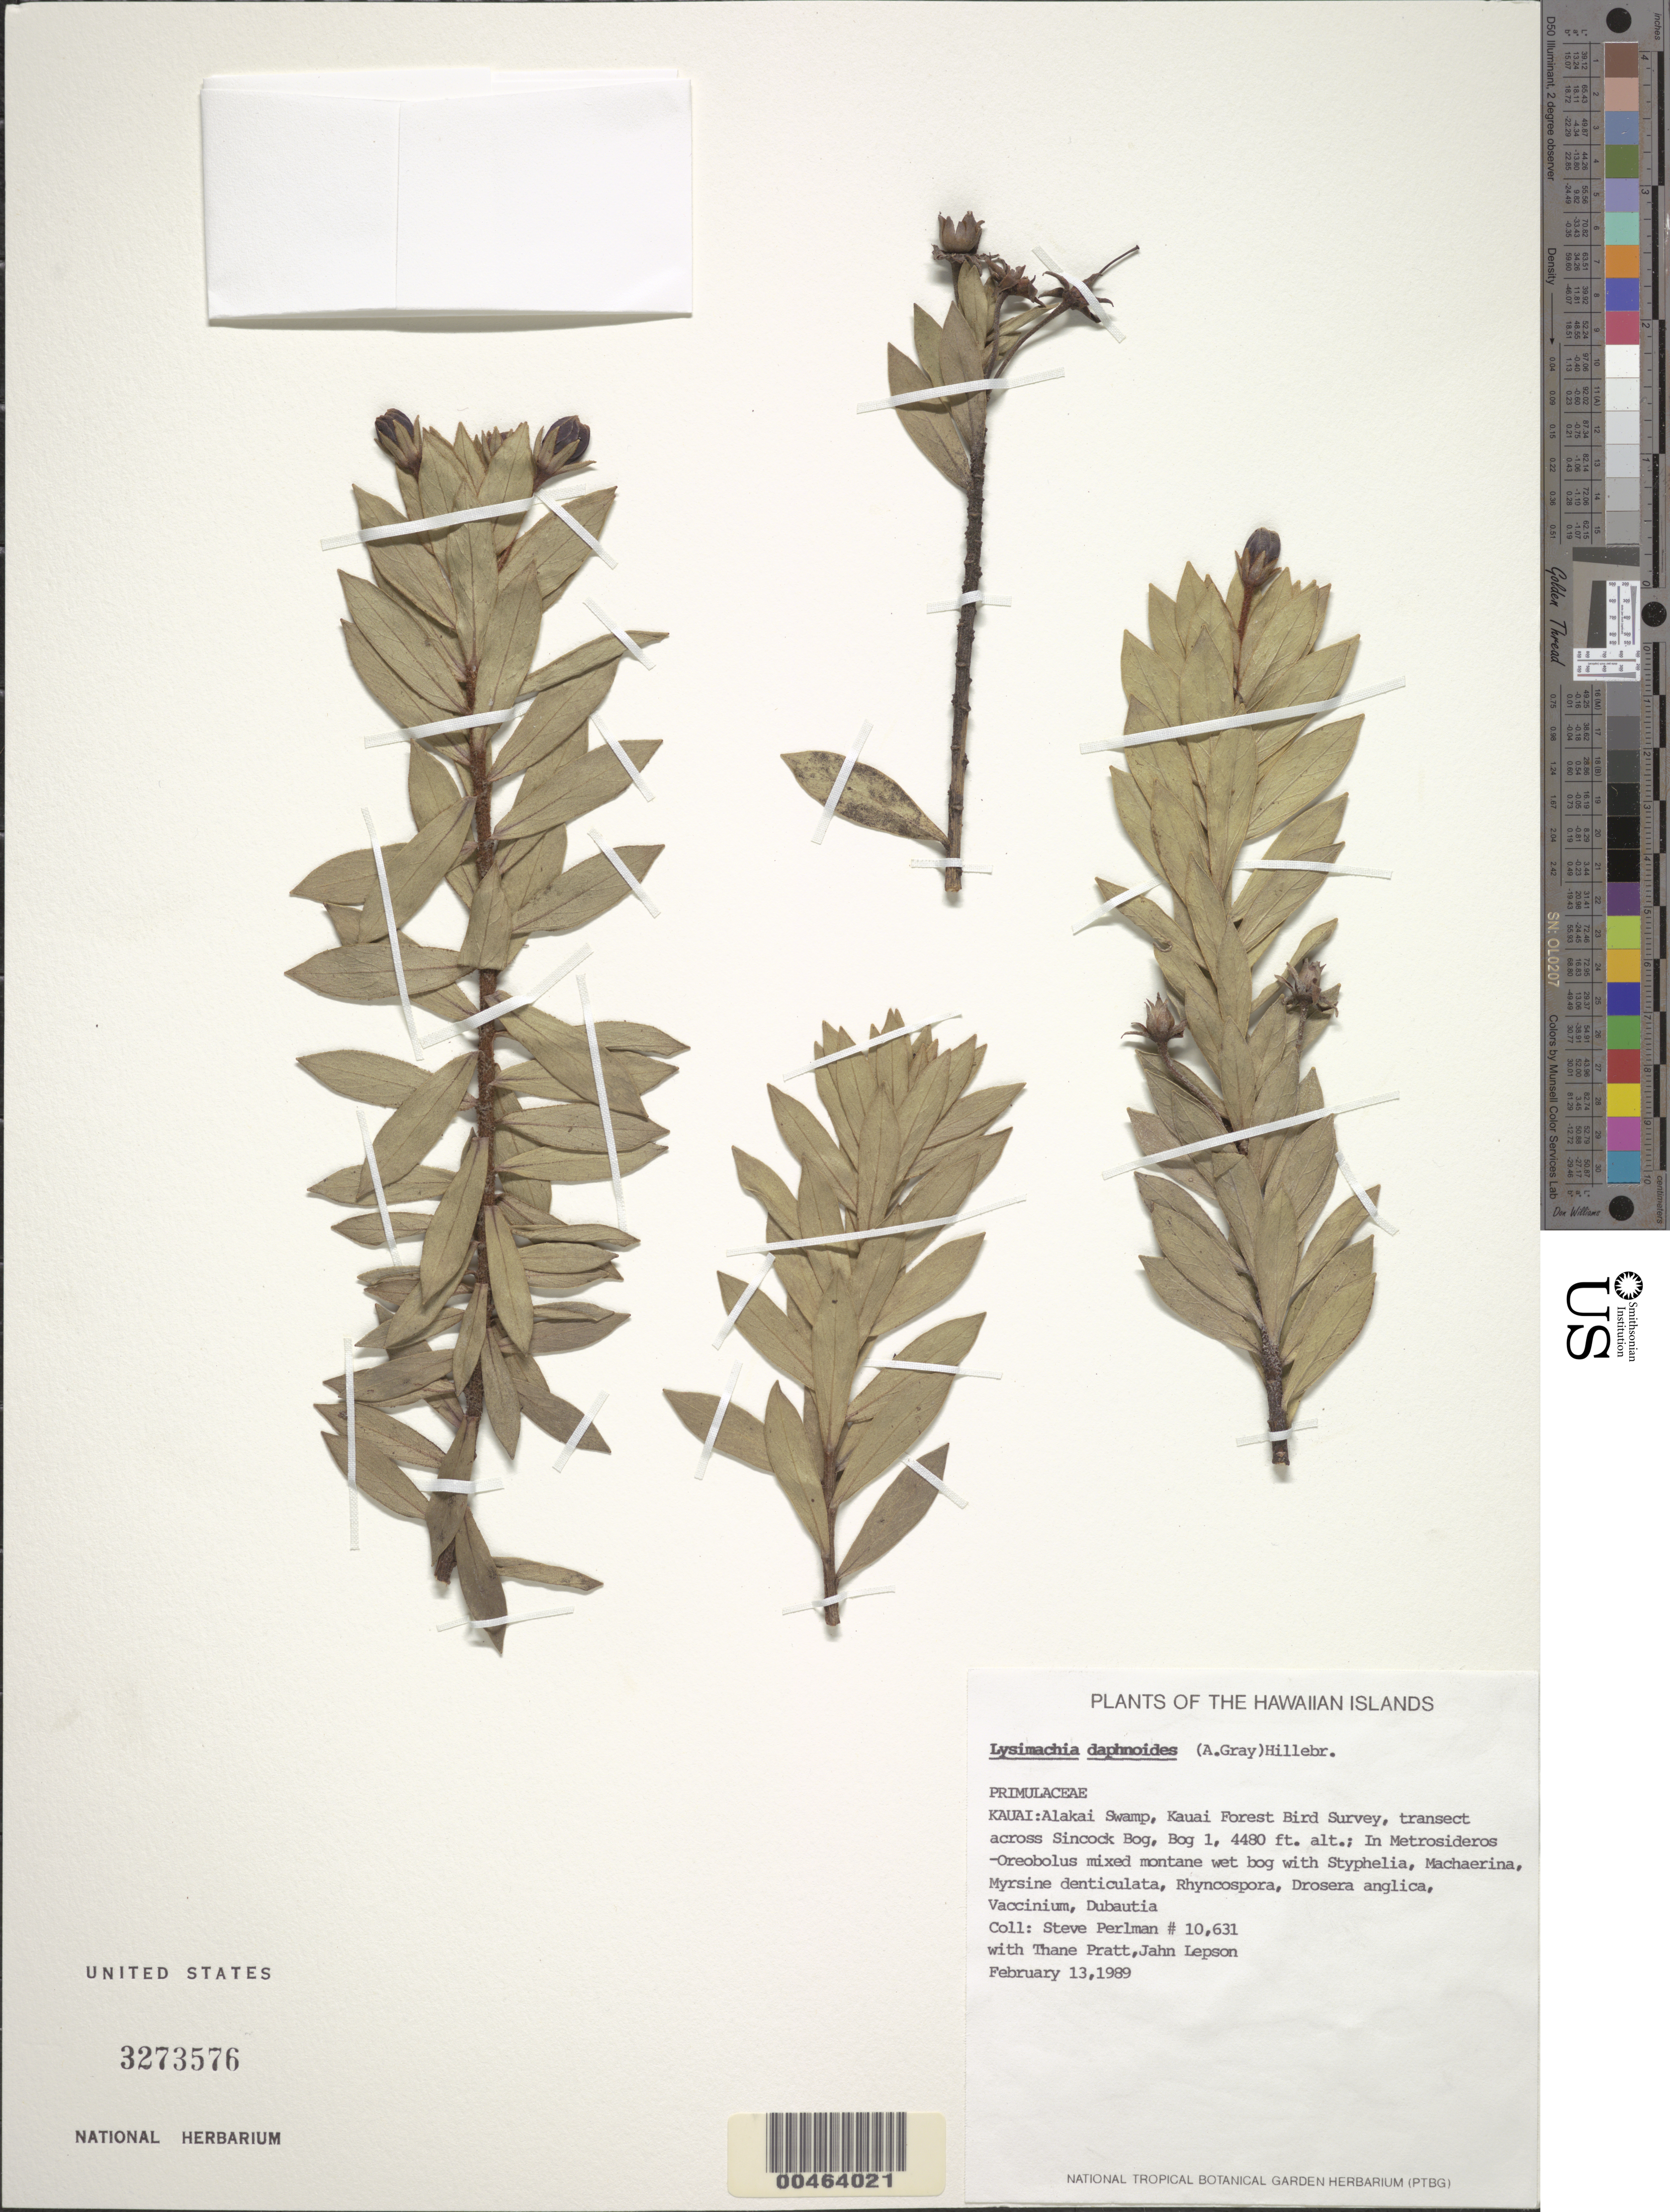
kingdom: Plantae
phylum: Tracheophyta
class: Magnoliopsida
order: Ericales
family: Primulaceae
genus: Lysimachia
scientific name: Lysimachia daphnoides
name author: (A. Gray) Hillebr.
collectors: S. P. Perlman, T. Pratt & J. Lepson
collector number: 10631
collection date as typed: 13 Feb 1989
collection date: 1989-02-13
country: United States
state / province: Hawaii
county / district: Kauai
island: Kaua'i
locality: Alakai Swamp, Kauai Forest Bird Survey, transect across Sincock Bog, Bog 1.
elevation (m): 1366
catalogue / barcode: US 3273576